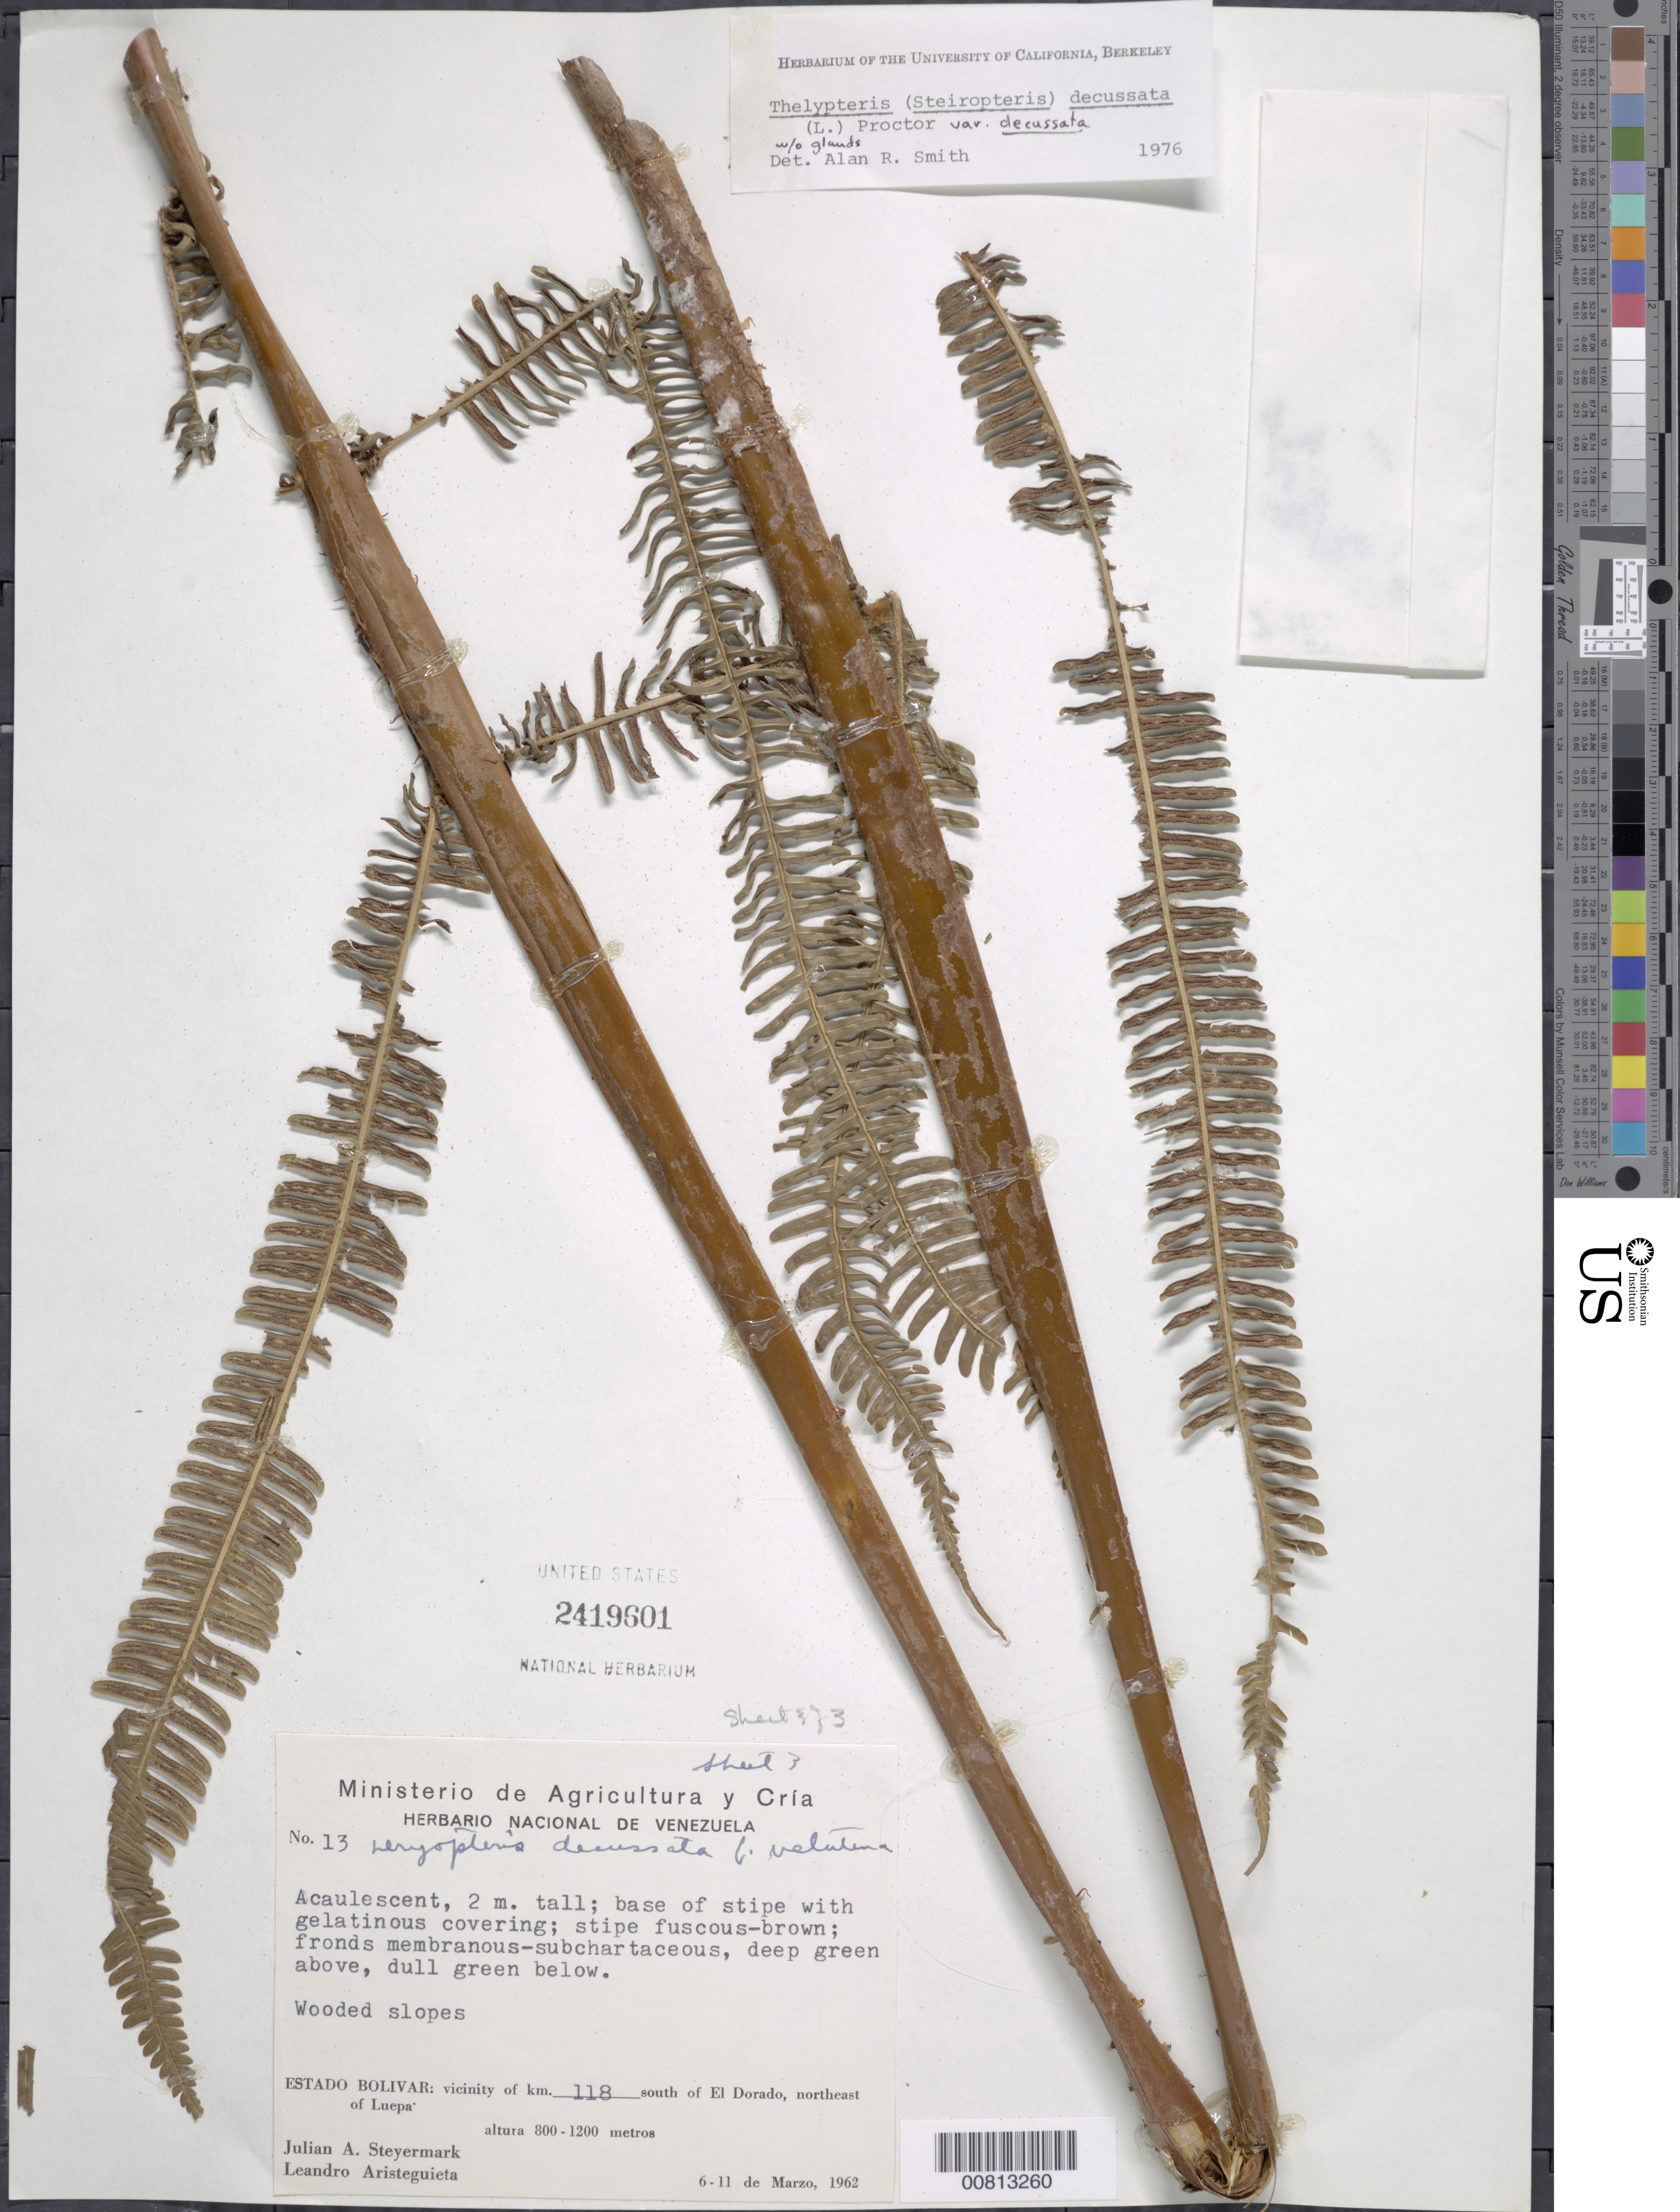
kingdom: Plantae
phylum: Tracheophyta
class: Polypodiopsida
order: Polypodiales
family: Thelypteridaceae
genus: Steiropteris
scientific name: Steiropteris decussata var. decussata (L.) comb. nov., ined. 2015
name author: (L.)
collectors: J. Steyermark & L. Aristeguieta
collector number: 13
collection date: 1962-03-06/1962-03-11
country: Venezuela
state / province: Bolivar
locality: Wooded slopes, vicinity of km. 118 south of El Dorado, northeast of Luepa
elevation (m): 800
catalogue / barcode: US 2419601